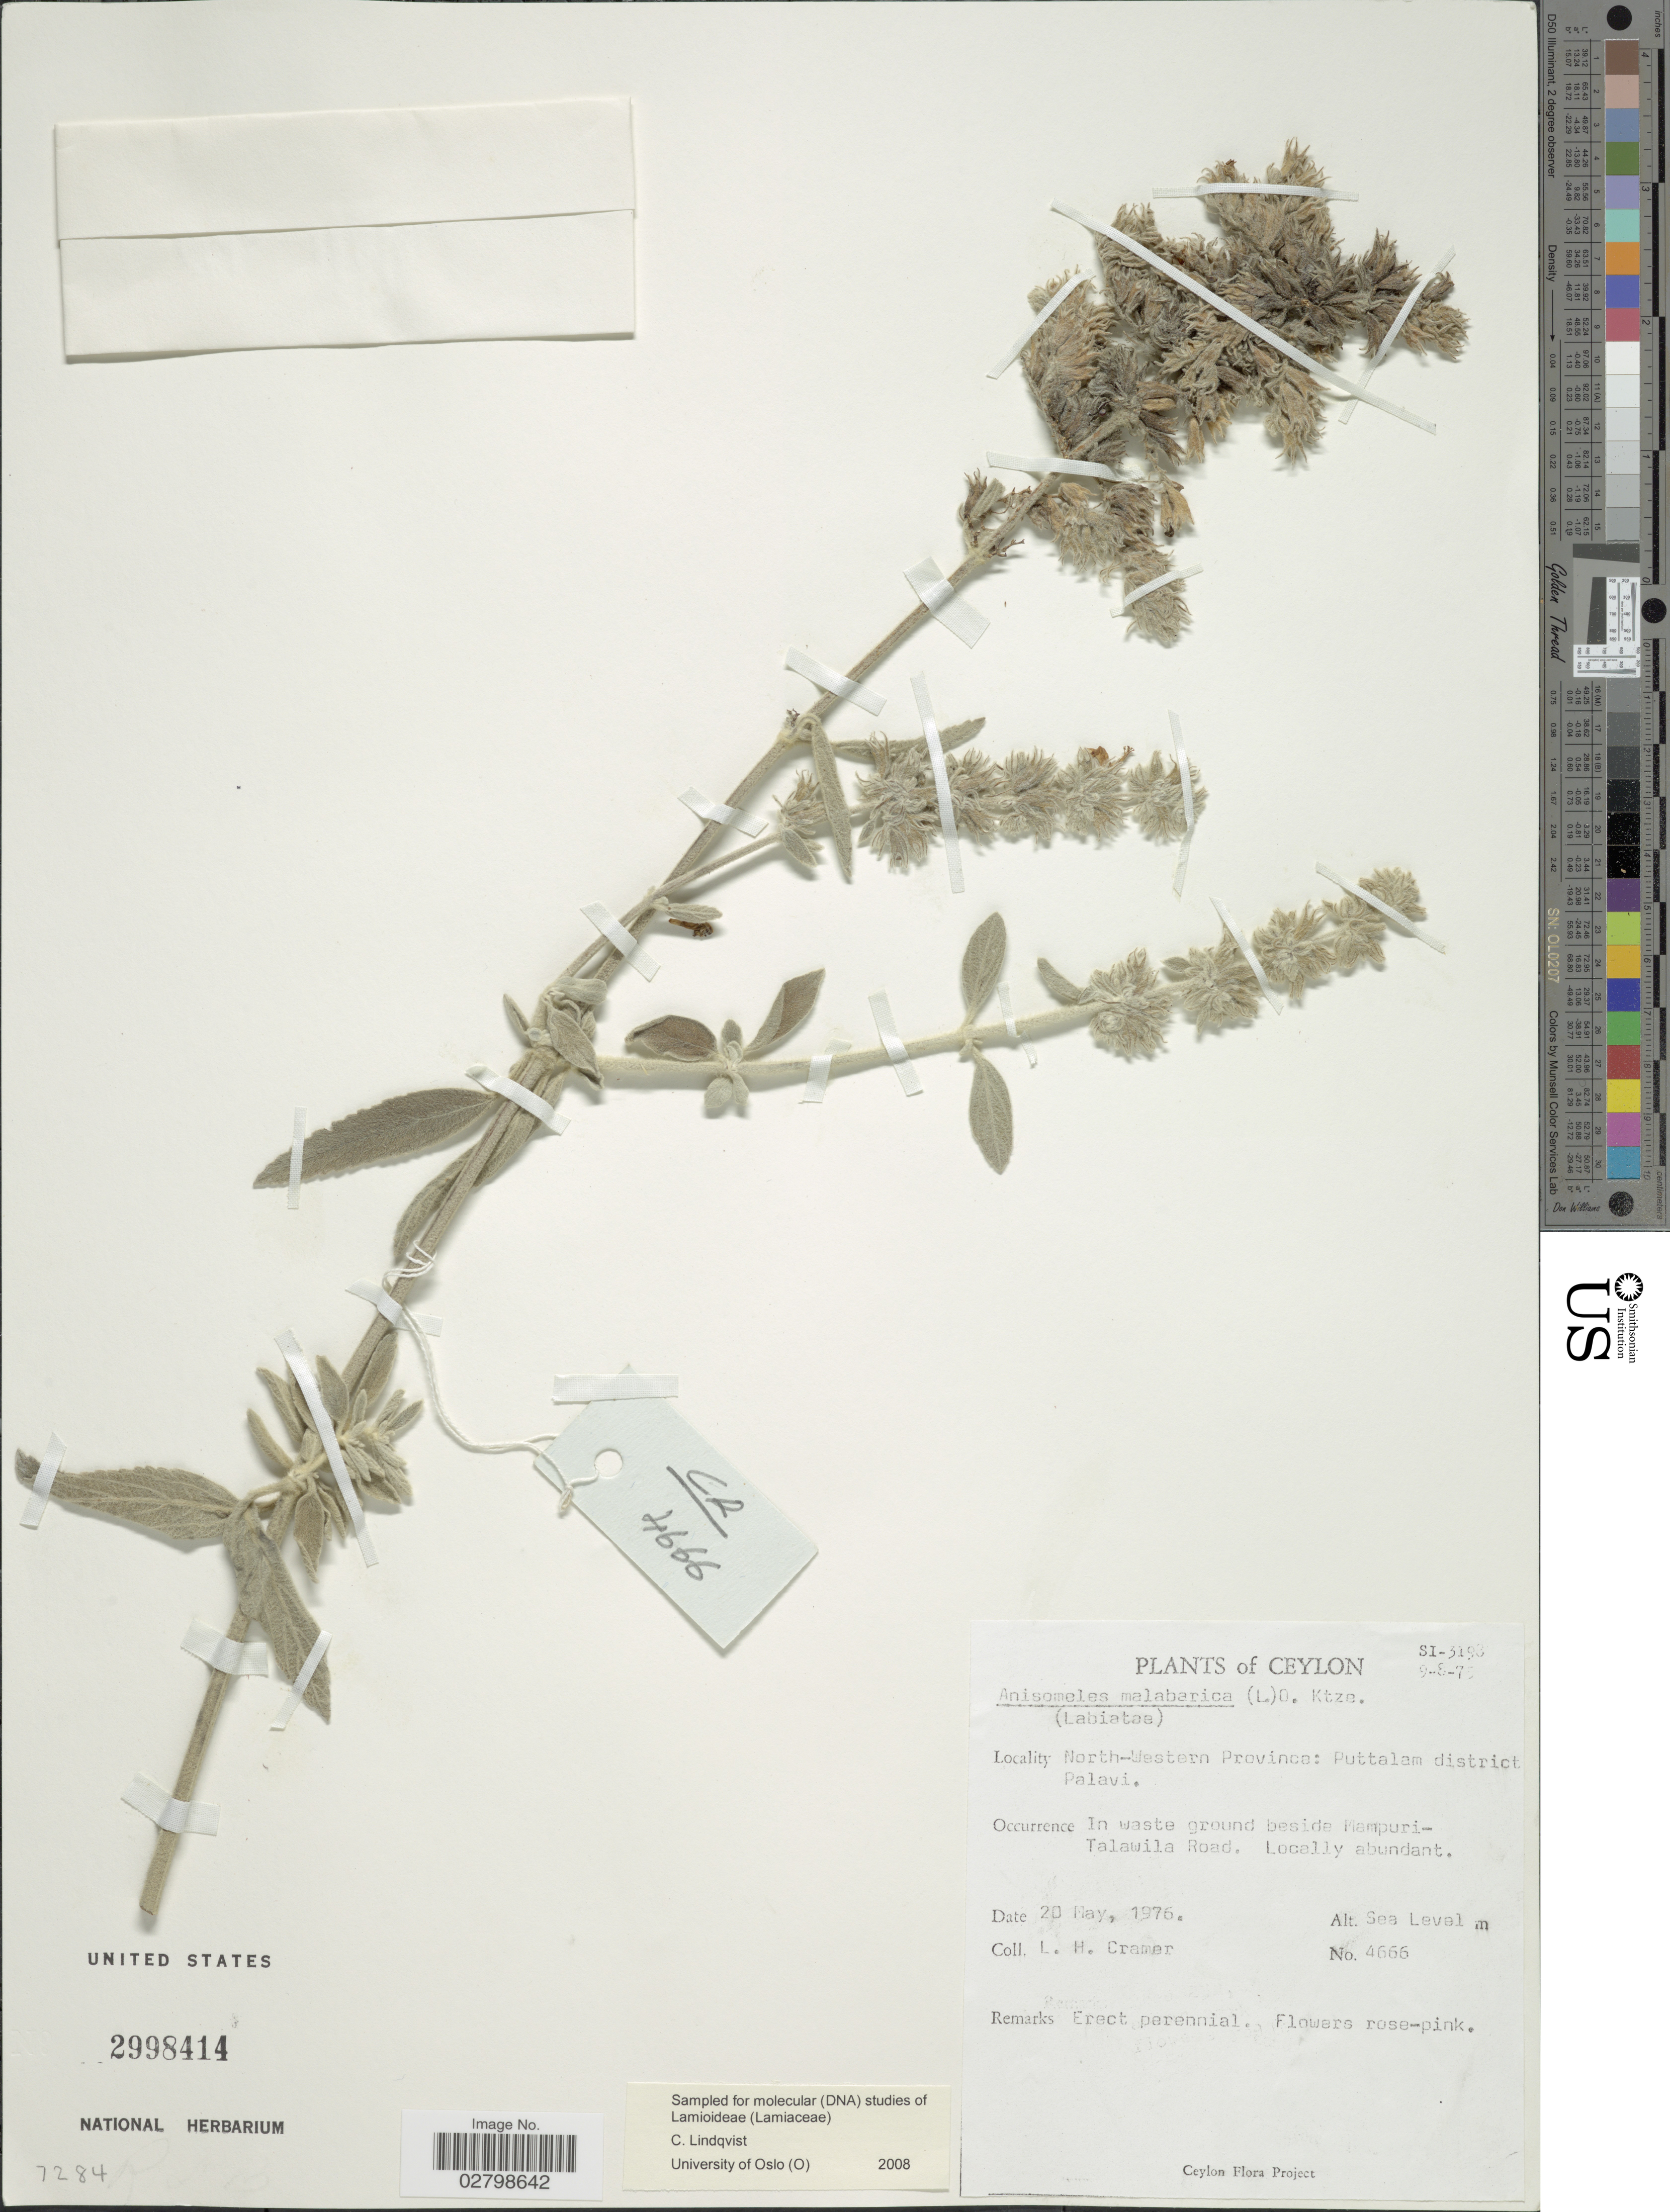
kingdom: Plantae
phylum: Tracheophyta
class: Magnoliopsida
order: Lamiales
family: Lamiaceae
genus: Anisomeles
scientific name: Anisomeles malabarica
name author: (L.) R. Br. ex Sims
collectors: L. H. Cramer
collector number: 4666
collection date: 1976-05-20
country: Sri Lanka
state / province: North Western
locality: North-Western Province: Puttalam district Palavi. In waste ground beside Mampuri-Talawila Road.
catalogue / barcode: US 2998414